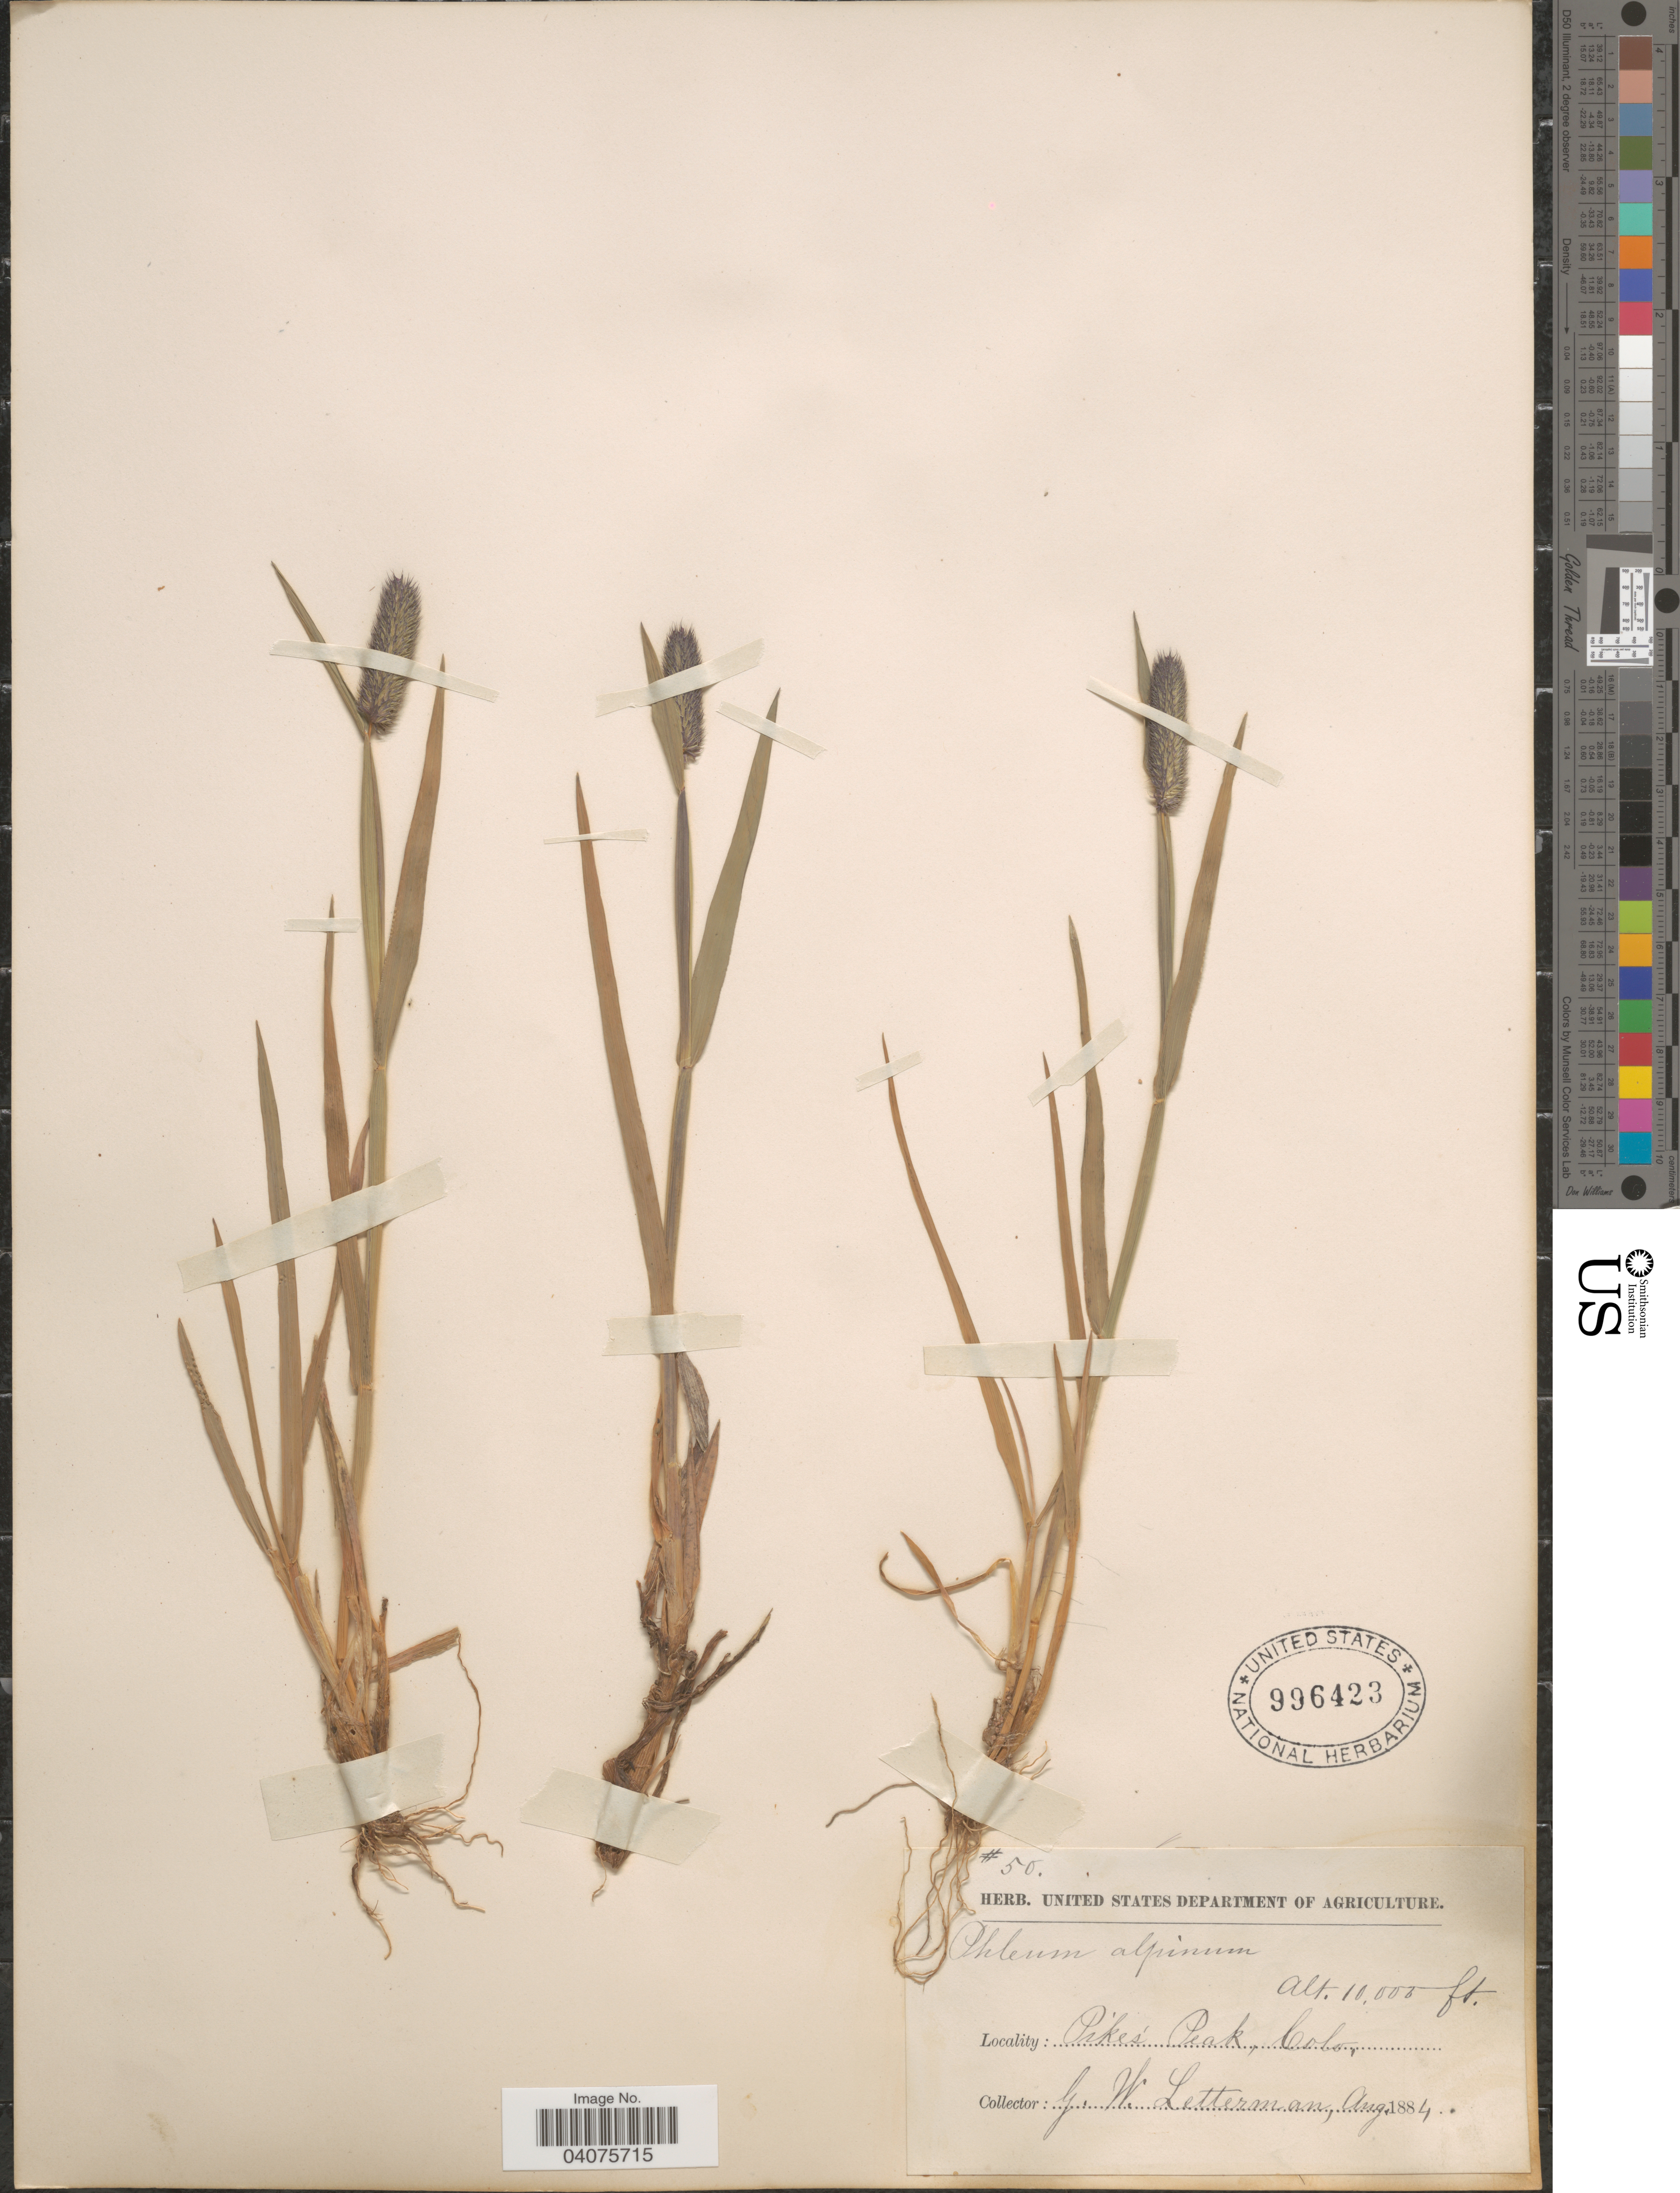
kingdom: Plantae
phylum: Tracheophyta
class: Liliopsida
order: Poales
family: Poaceae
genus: Phleum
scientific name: Phleum alpinum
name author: L.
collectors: G. W. Letterman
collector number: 50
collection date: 1884-08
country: United States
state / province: Colorado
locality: Pikes Peak.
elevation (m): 3048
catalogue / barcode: US 996423